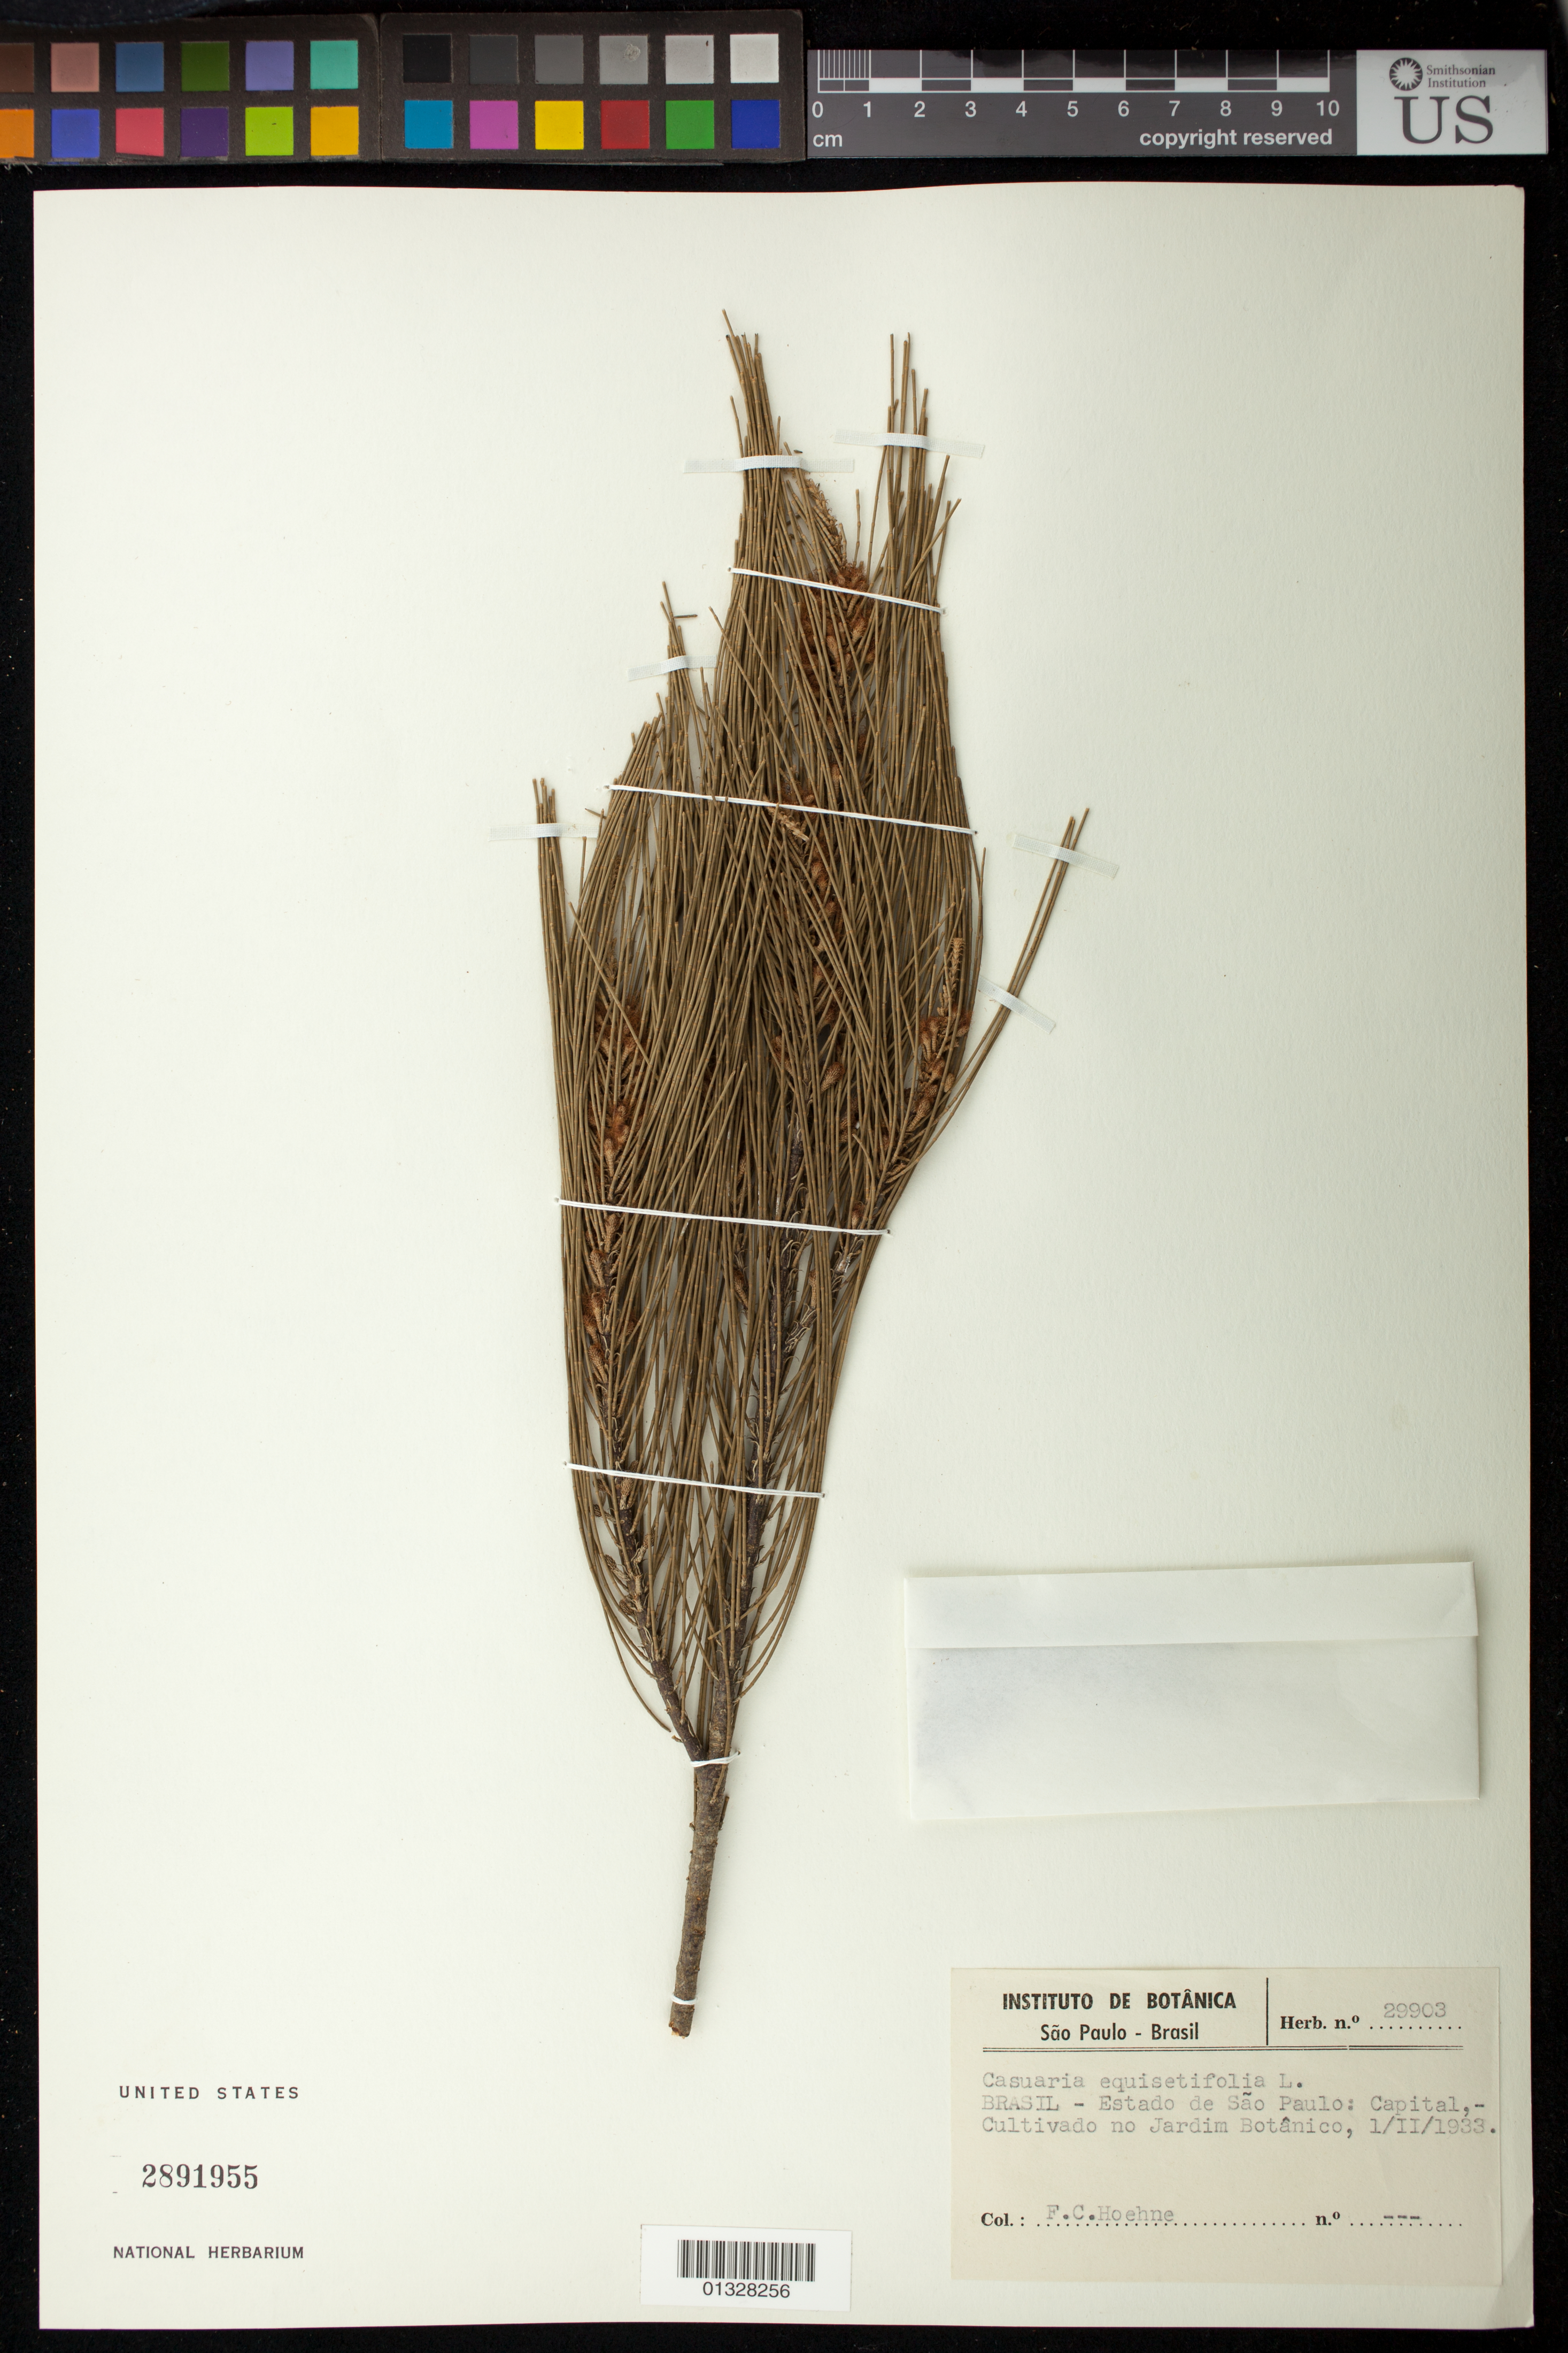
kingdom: Plantae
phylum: Tracheophyta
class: Magnoliopsida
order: Fagales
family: Casuarinaceae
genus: Casuarina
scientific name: Casuarina equisetifolia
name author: L.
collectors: F. C. Hoehne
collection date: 1933-02-01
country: Brazil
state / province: São Paulo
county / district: São Paulo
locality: Cultivado no Jardim Botânico.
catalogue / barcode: US 2891955